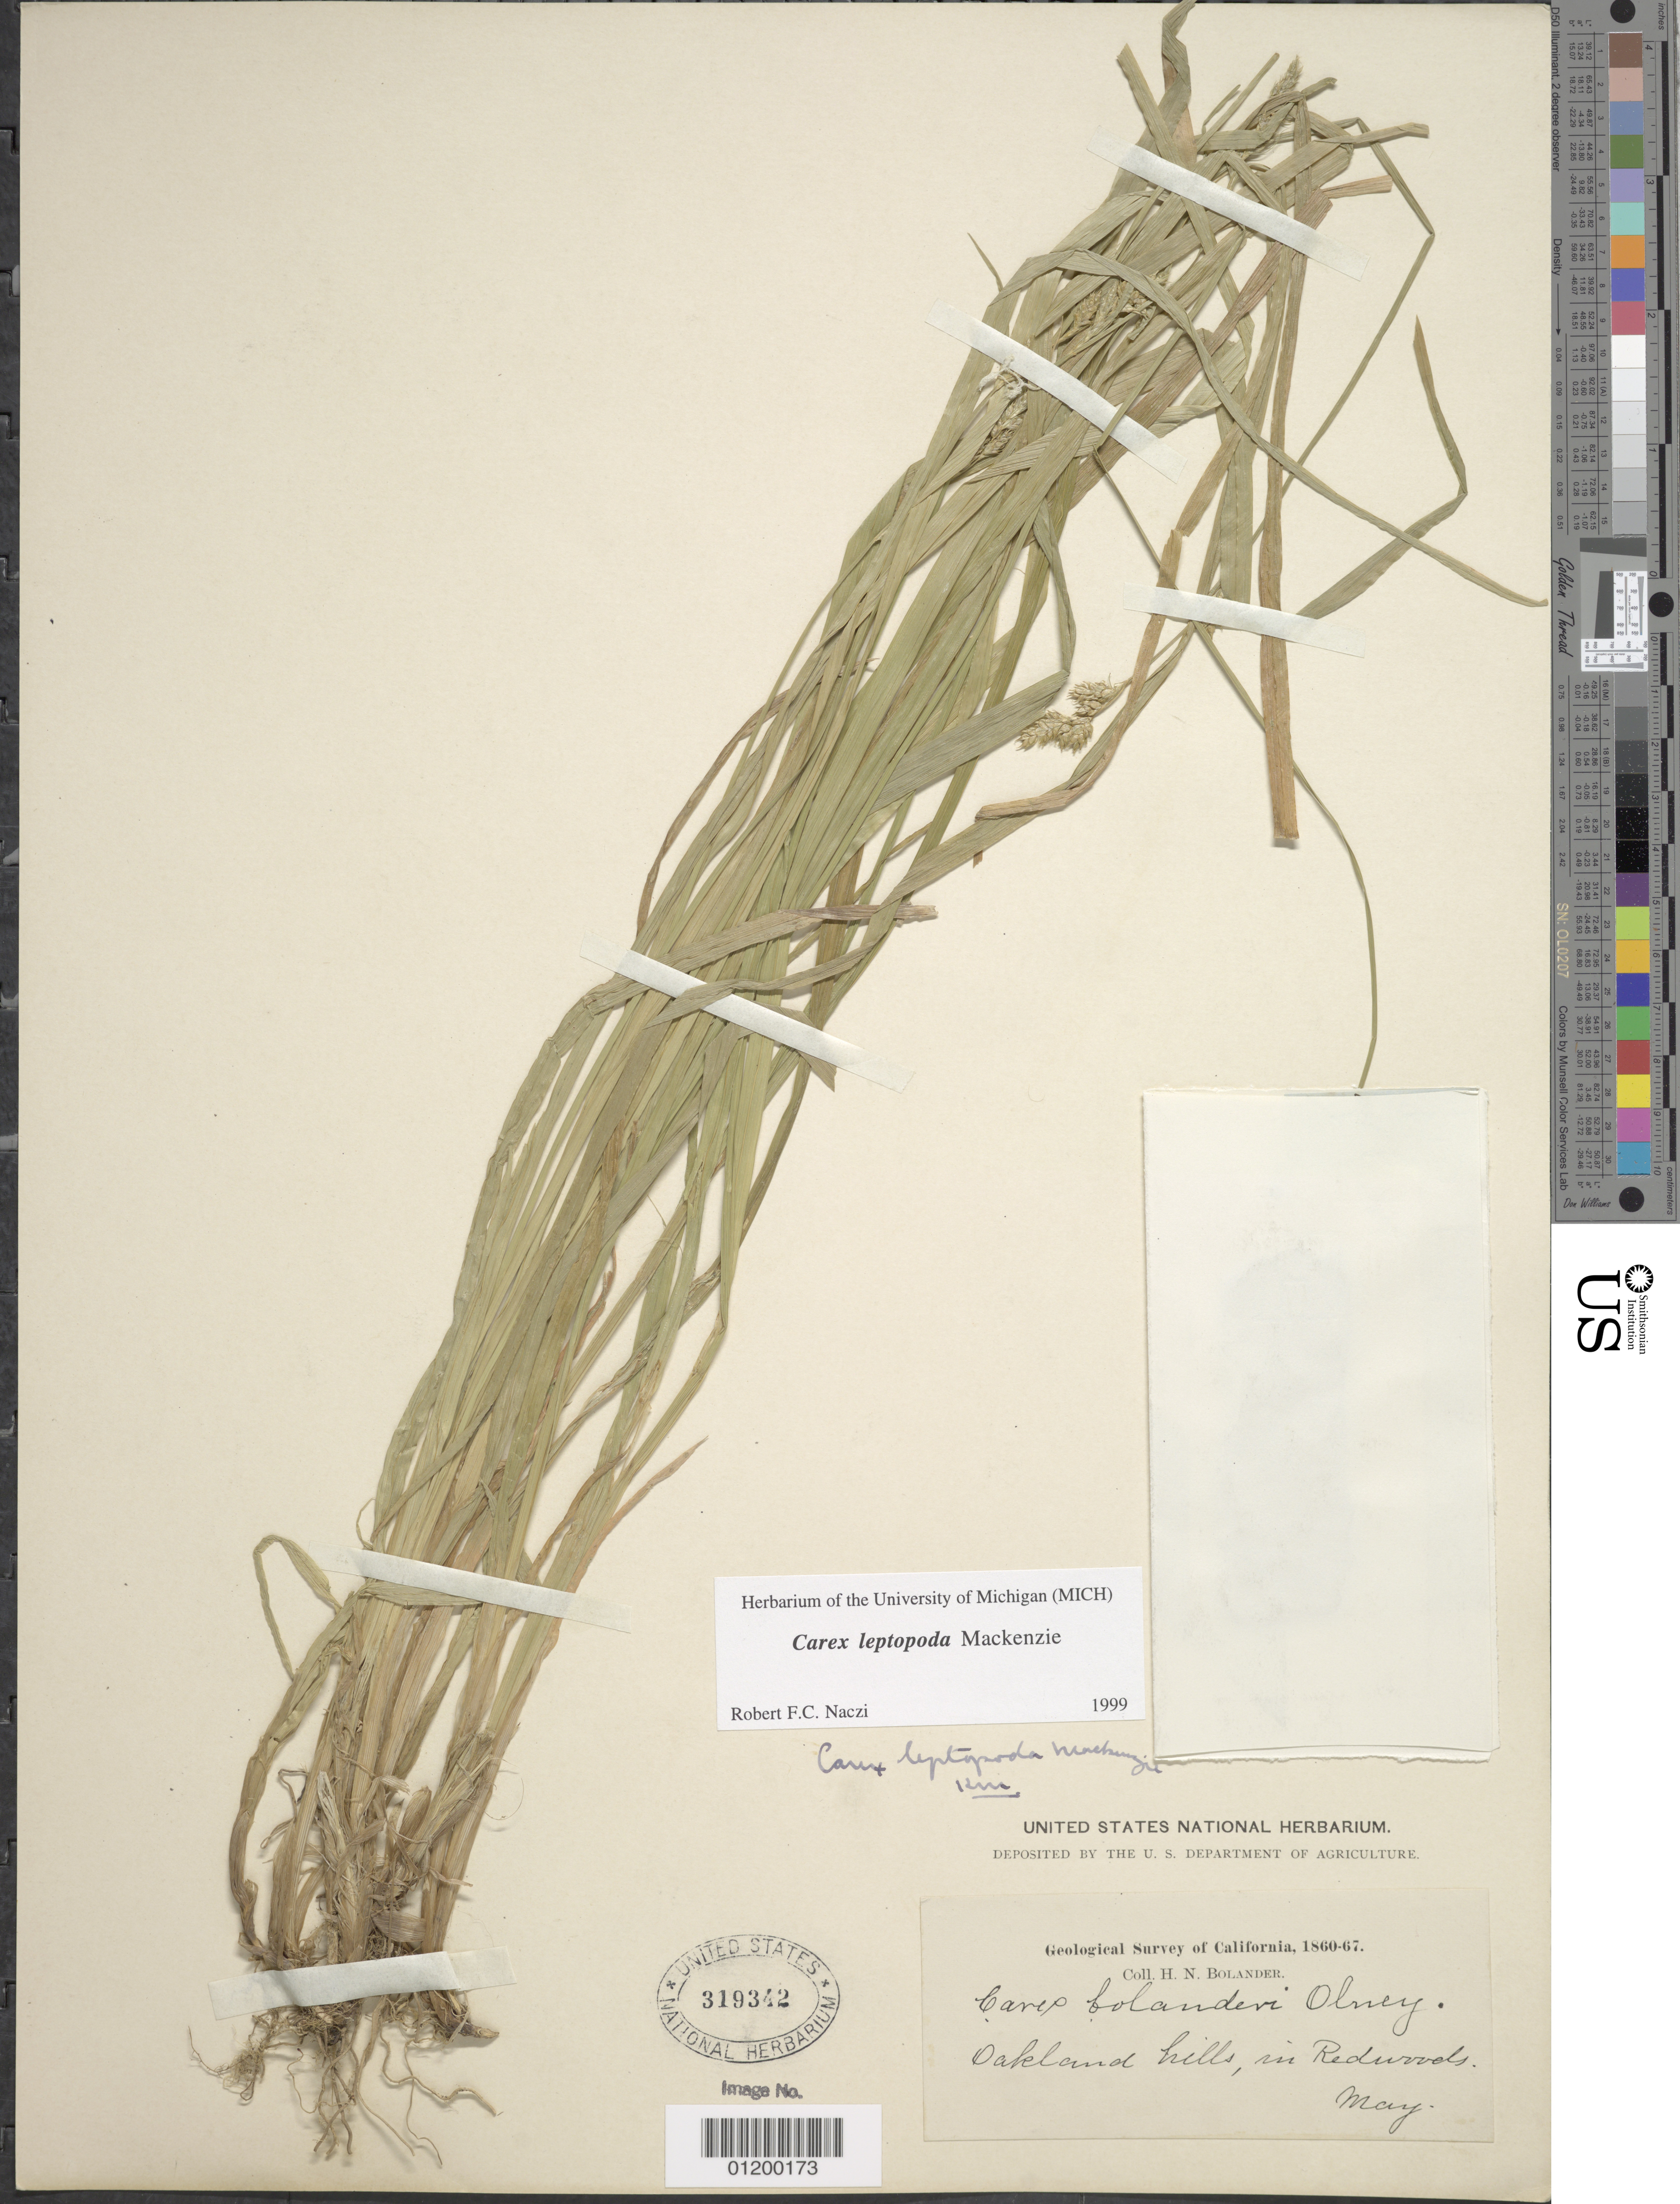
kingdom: Plantae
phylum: Tracheophyta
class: Liliopsida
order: Poales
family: Cyperaceae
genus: Carex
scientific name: Carex leptopoda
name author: Mack.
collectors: H. Bolander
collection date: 1860-05/1867-05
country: United States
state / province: California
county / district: Alameda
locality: Oakland Hills in Redwoods.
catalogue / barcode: US 319342